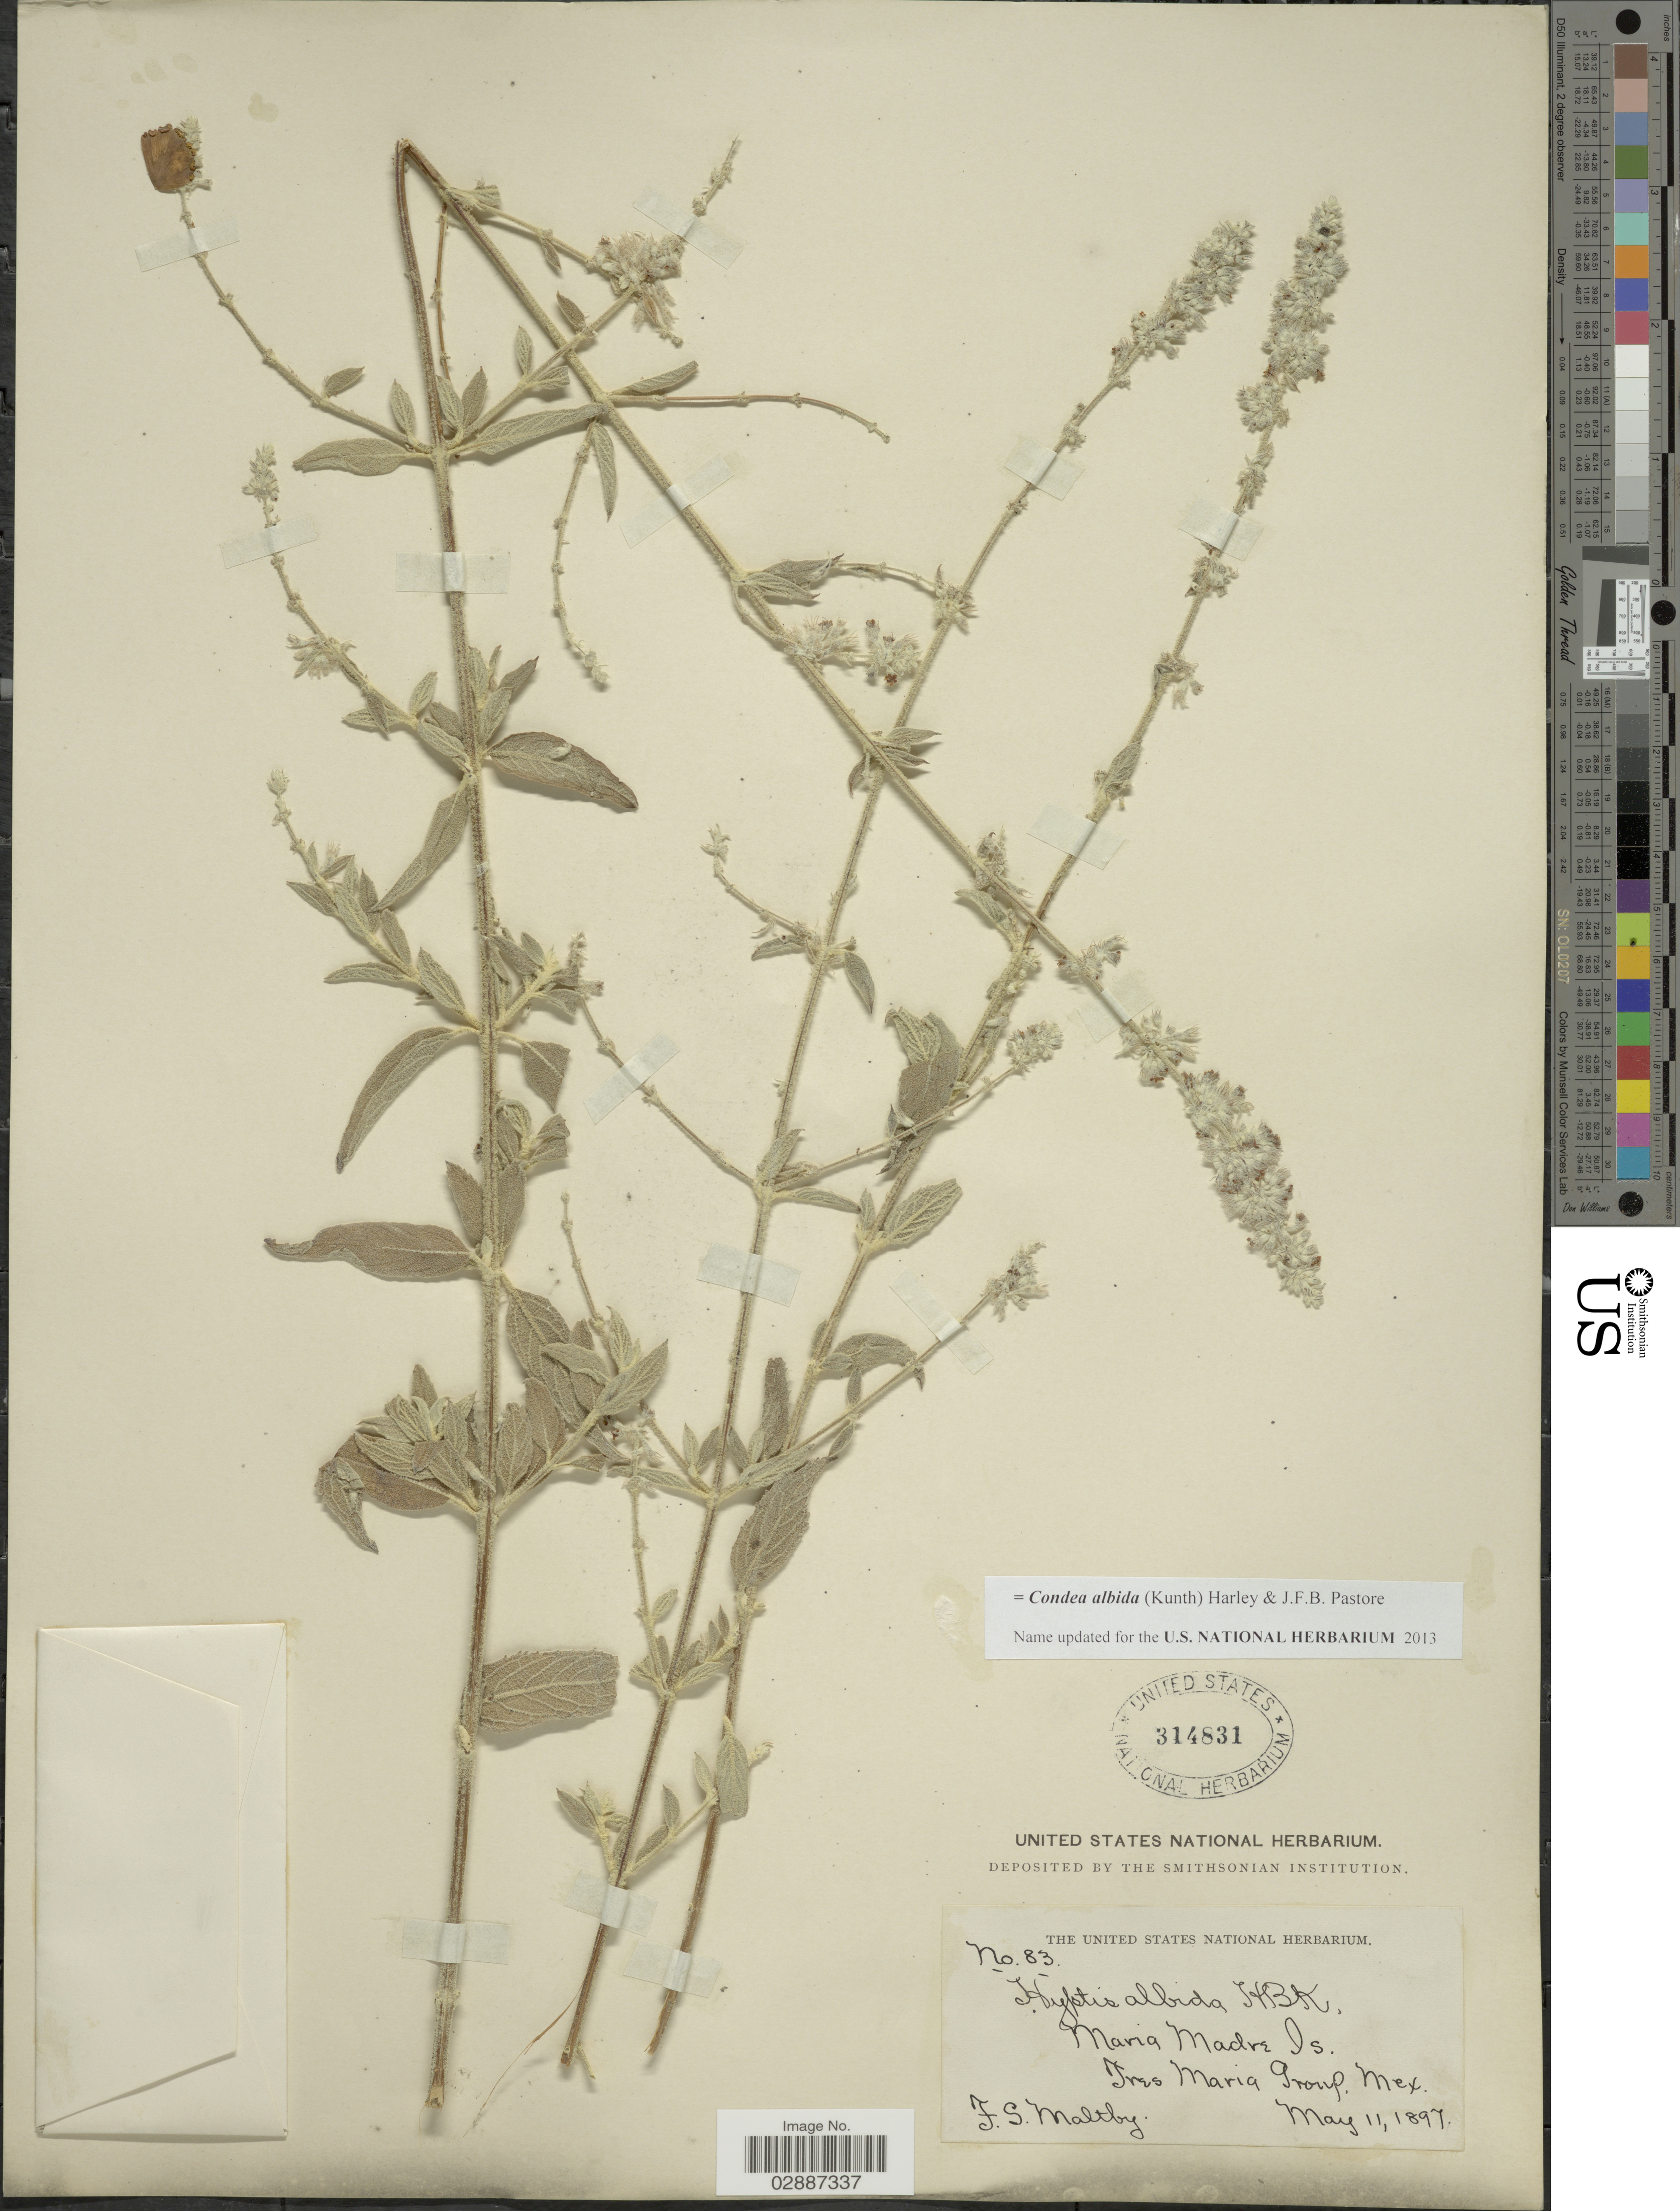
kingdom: Plantae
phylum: Tracheophyta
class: Magnoliopsida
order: Lamiales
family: Lamiaceae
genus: Condea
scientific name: Condea albida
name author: (Kunth) Harley & J.F.B. Pastore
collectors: F. S. Maltby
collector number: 83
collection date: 1897-05-11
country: Mexico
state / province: Nayarit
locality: Maria Madre is. Tres Maria Group. Mex.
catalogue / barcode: US 314831